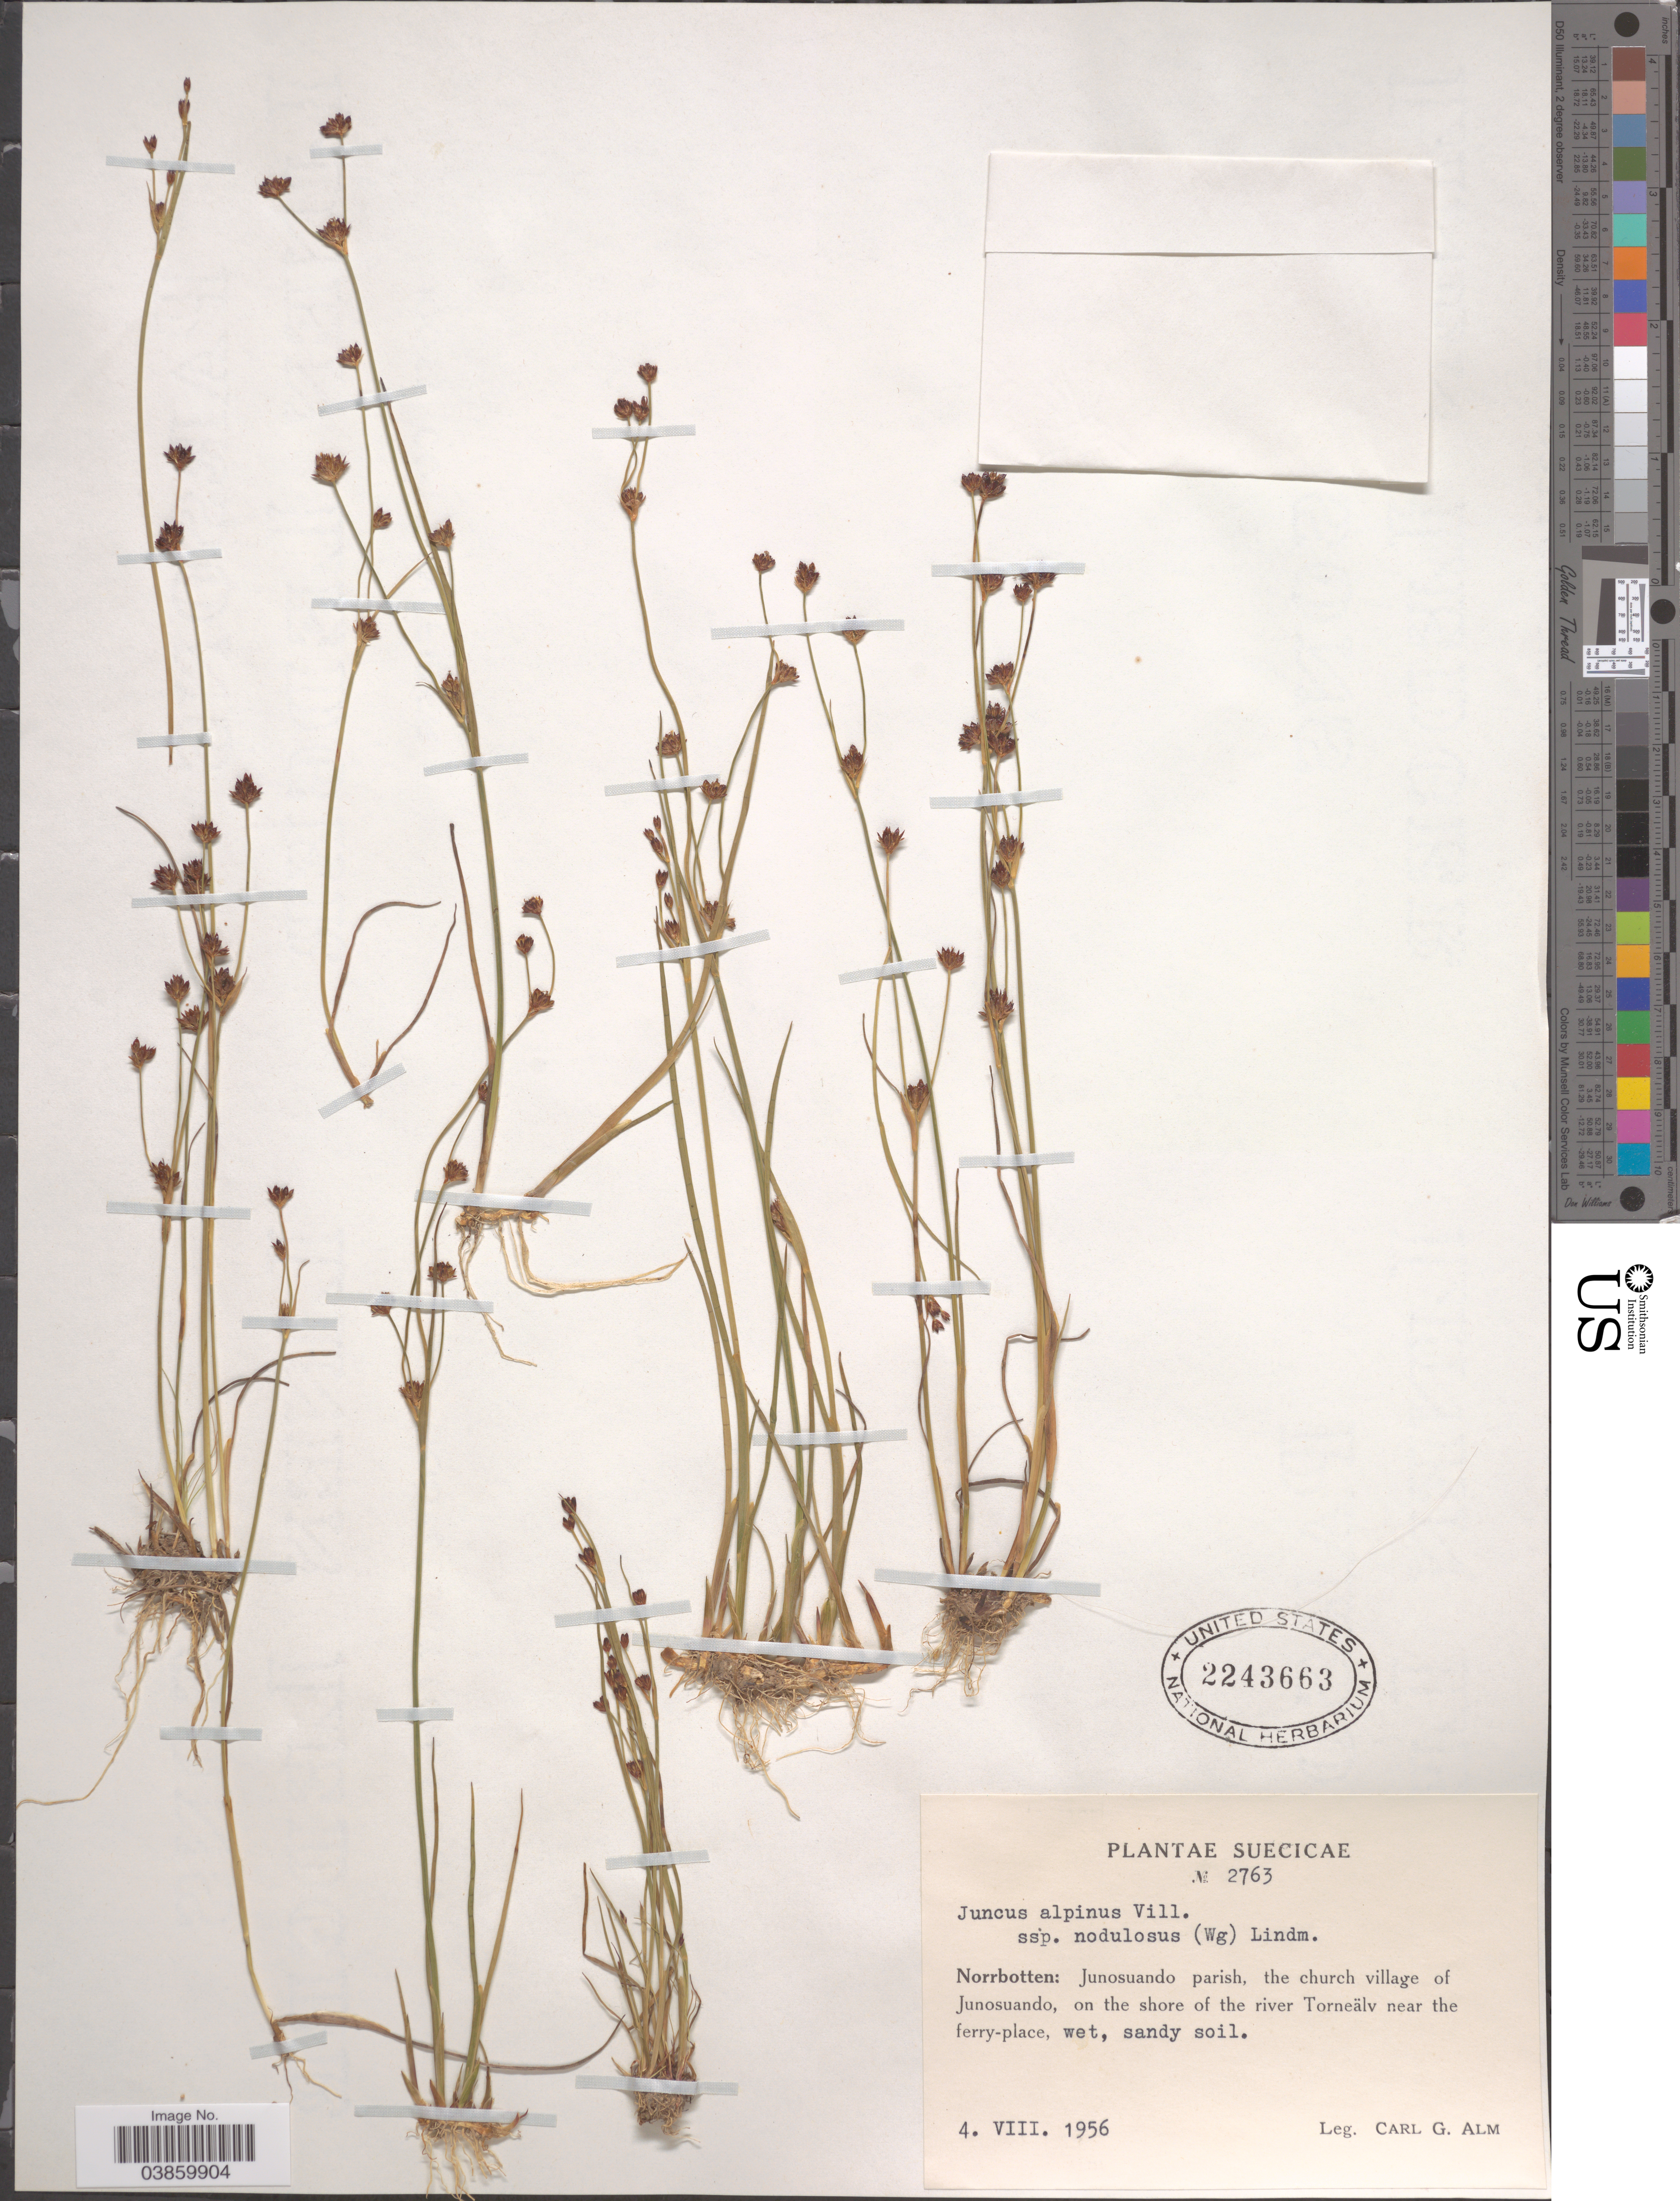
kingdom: Plantae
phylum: Tracheophyta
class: Liliopsida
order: Poales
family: Juncaceae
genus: Juncus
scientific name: Juncus alpinus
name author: Vill.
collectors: C. G. Alm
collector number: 2763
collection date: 1956-08-04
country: Sweden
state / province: Norrbotten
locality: Suecicae. Norrbotten: Junosuando parish, the church village of Junosuando, on the shore of the river Torneälv near the ferry-place.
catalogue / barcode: US 2243663